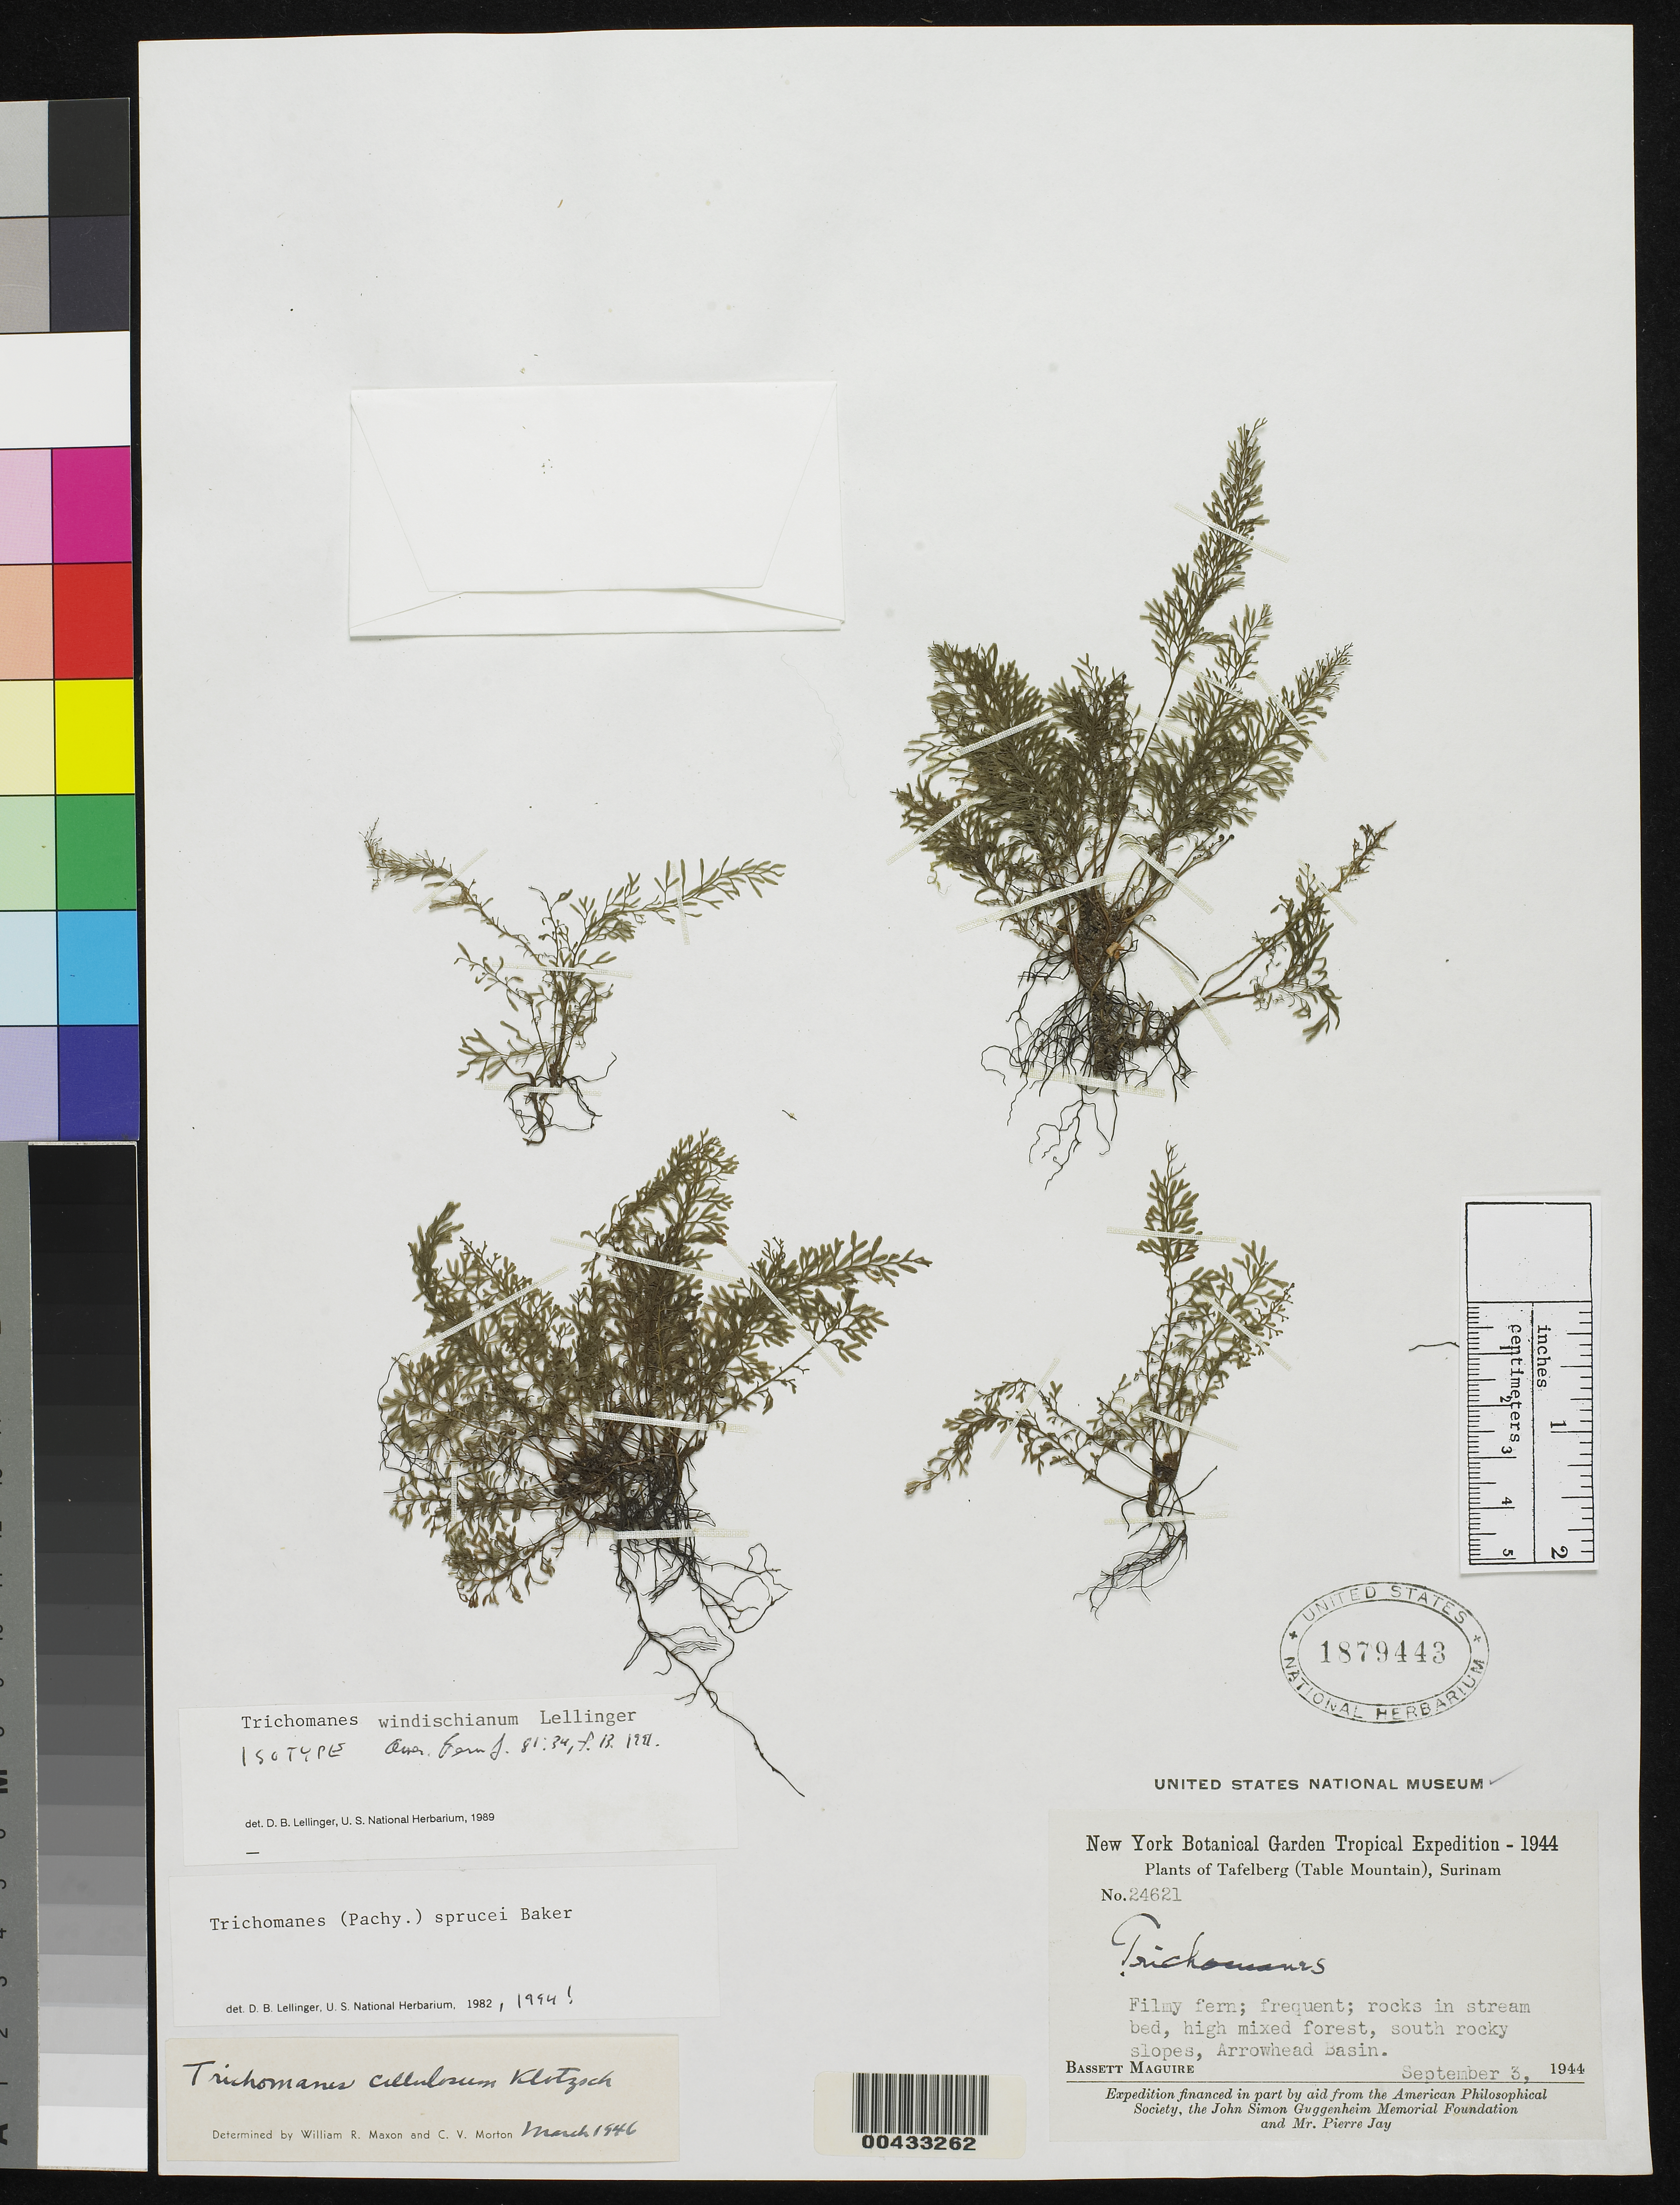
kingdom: Plantae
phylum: Tracheophyta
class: Polypodiopsida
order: Hymenophyllales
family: Hymenophyllaceae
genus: Trichomanes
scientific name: Trichomanes windischianum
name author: Lellinger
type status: Isotype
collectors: B. Maguire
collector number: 24621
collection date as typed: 03 Sep 1944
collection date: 1944-09-03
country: Suriname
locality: Tafelberg, Table Mountain, S rocky slopes, Arrowhead Basin.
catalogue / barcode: US 1879443